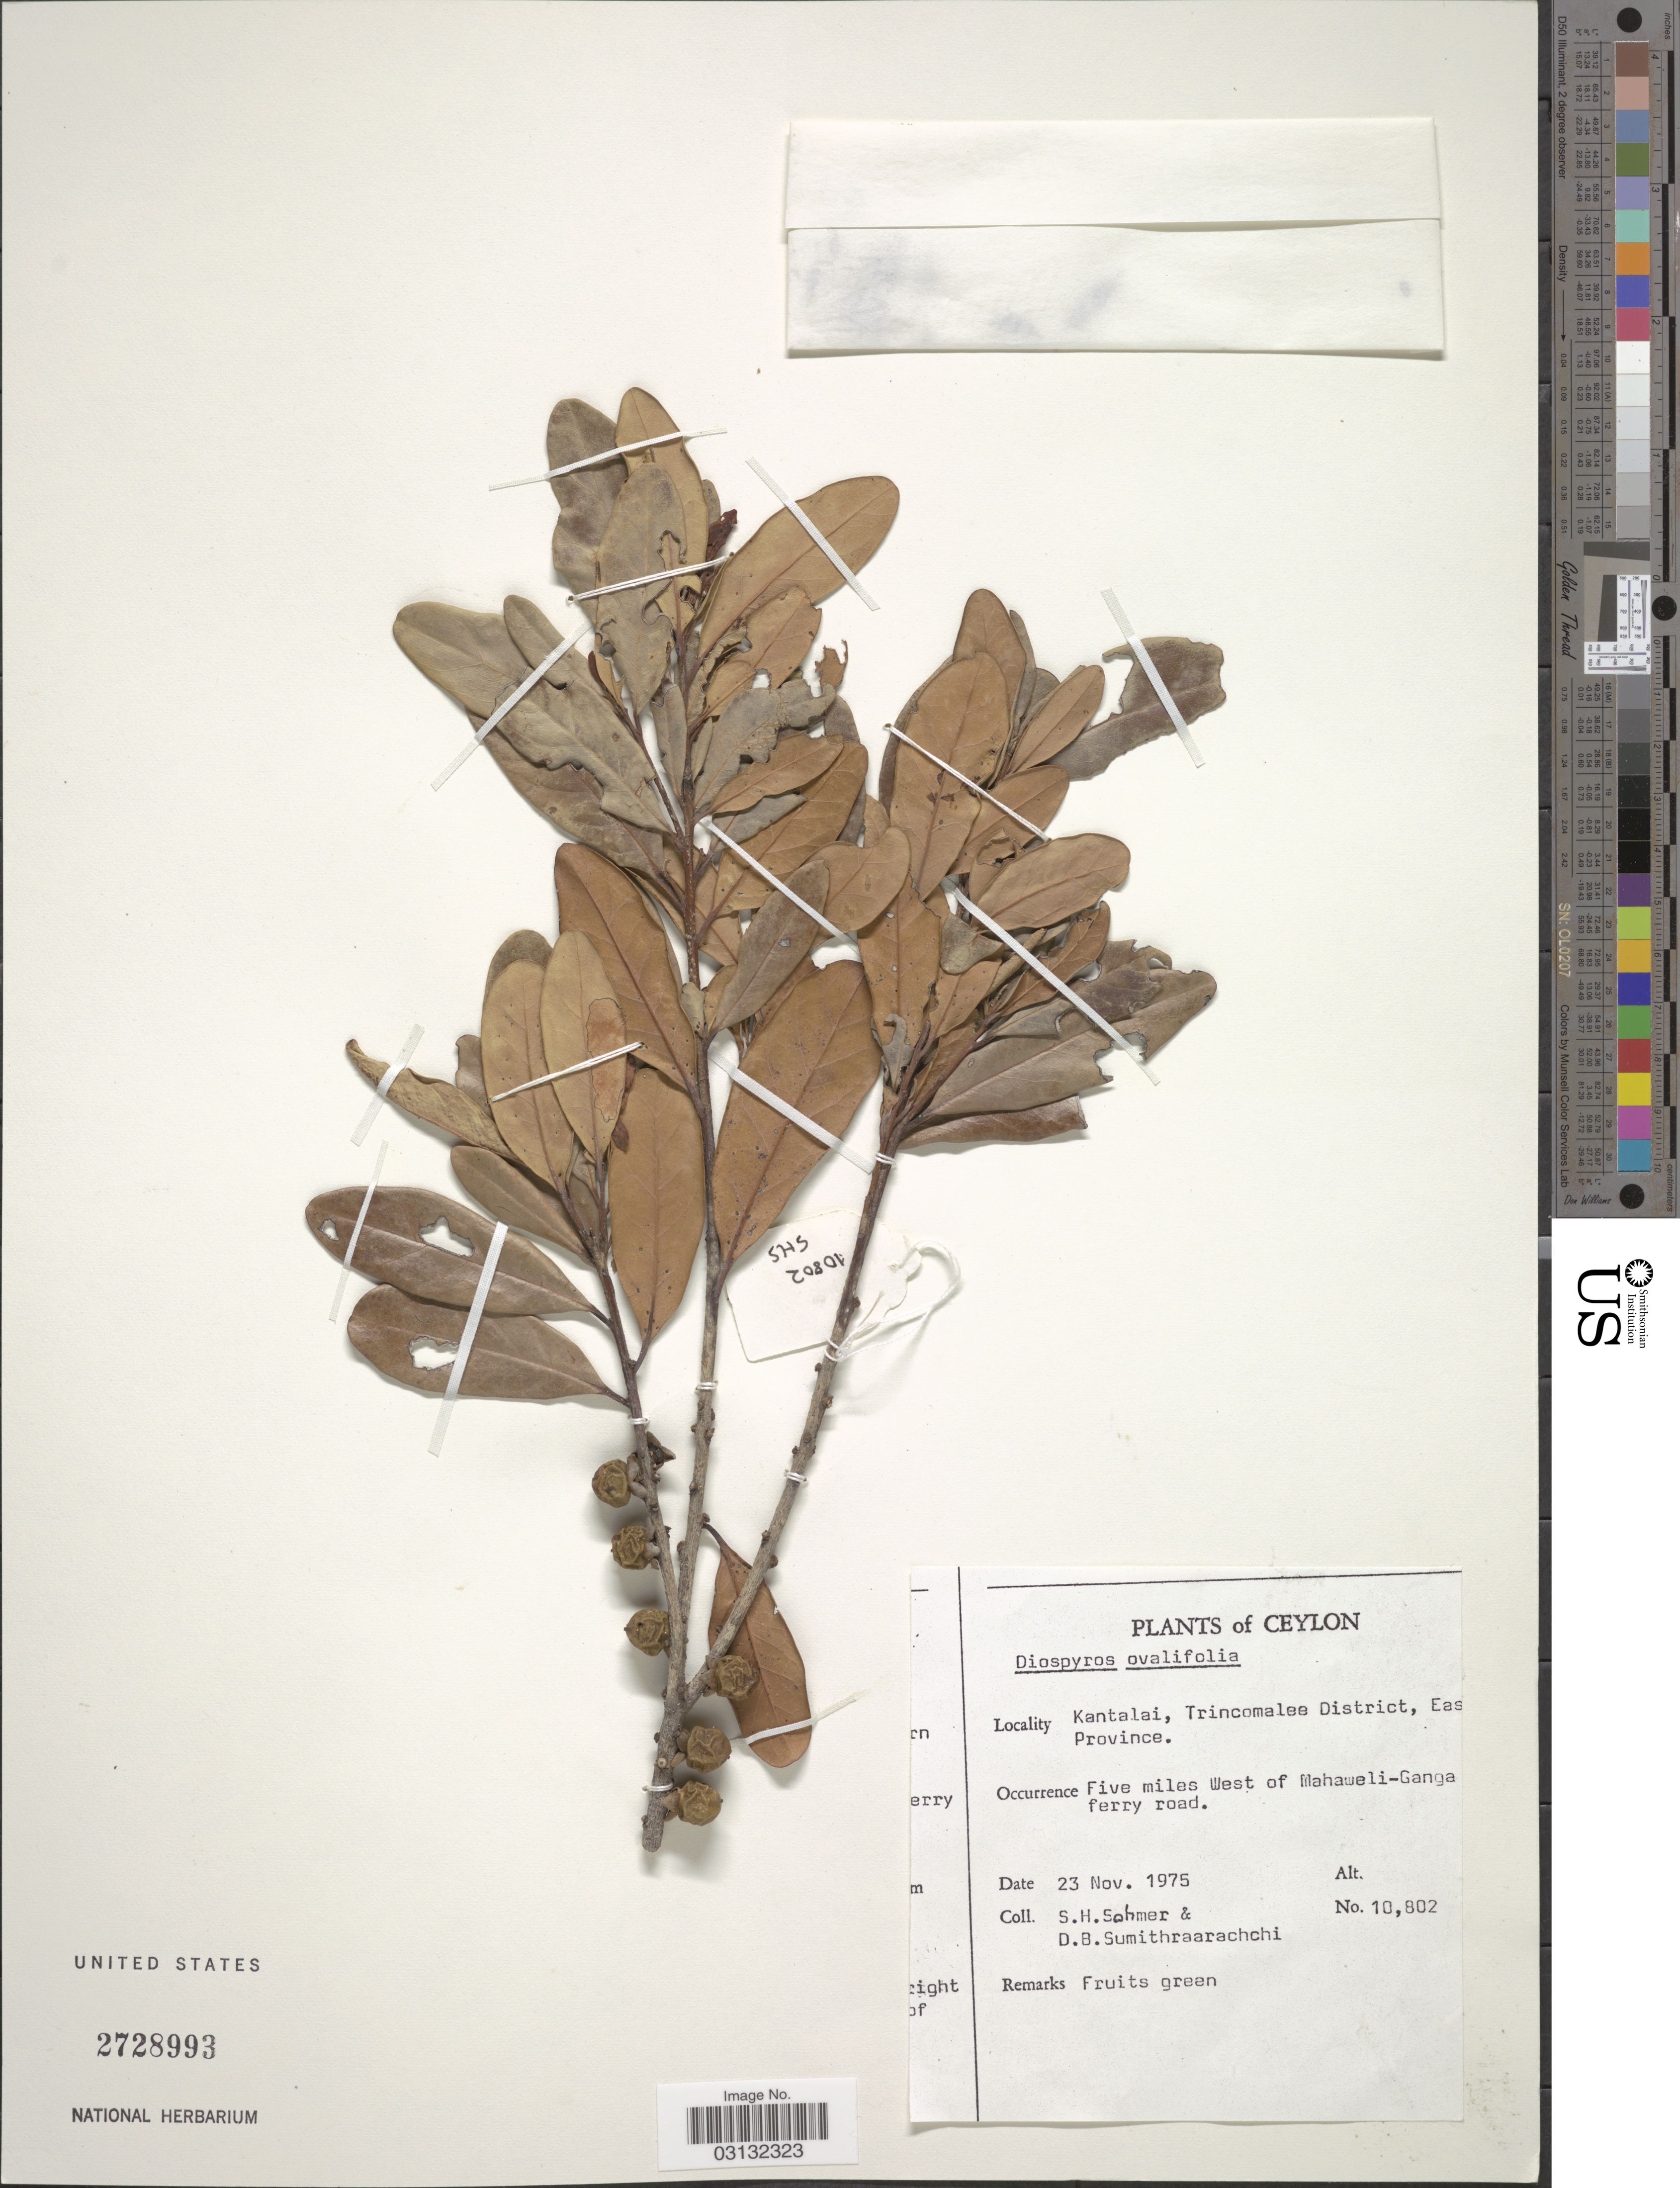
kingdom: Plantae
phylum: Tracheophyta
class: Magnoliopsida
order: Ericales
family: Ebenaceae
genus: Diospyros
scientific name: Diospyros ovalifolia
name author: Wight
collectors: S. H. Sohmer & D. B. Sumithraarachchi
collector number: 10802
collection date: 1975-11-23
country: Sri Lanka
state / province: Eastern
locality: Ceylon. Kantalai, Trincomalee District. Five miles West of Mahaweli-Ganga ferry road.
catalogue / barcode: US 2728993